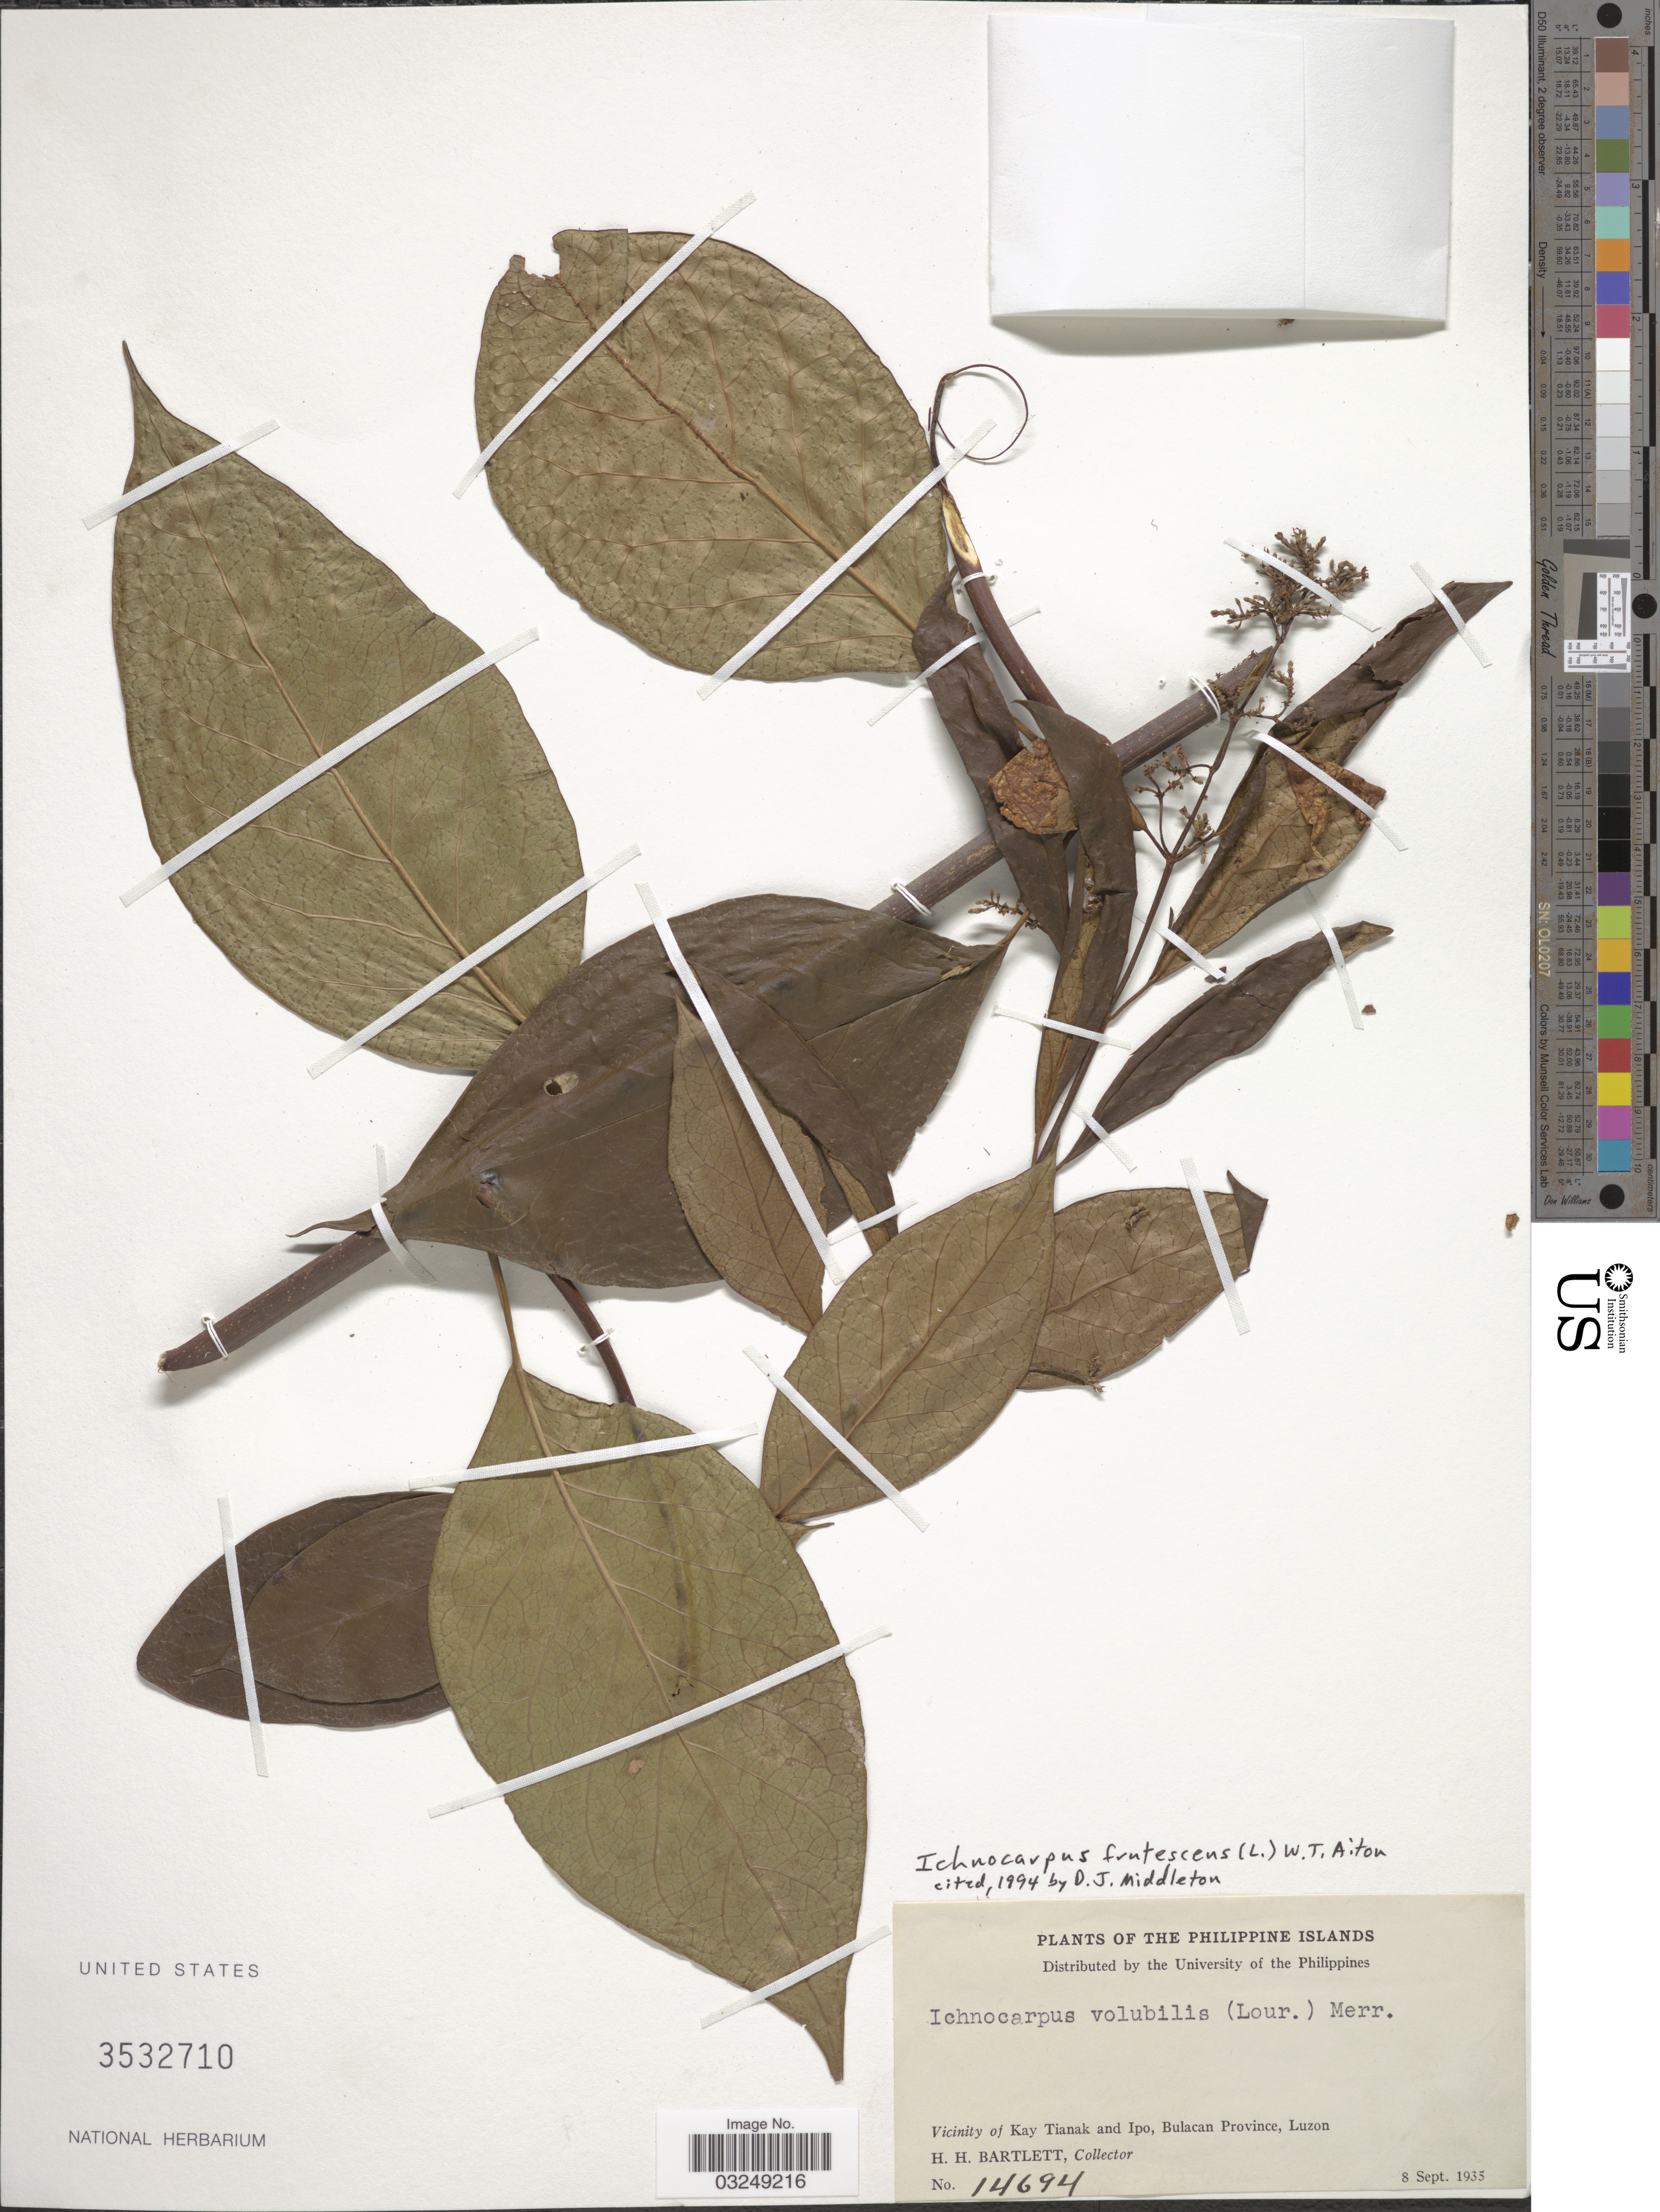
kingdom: Plantae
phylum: Tracheophyta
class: Magnoliopsida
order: Gentianales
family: Apocynaceae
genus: Ichnocarpus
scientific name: Ichnocarpus frutescens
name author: (L.) W.T. Aiton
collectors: H. H. Bartlett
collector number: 14694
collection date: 1935-09-08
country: Philippines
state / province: Central Luzon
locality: Philippine Islands. Vicinity of Kay Tianak and Ipo, Bulacan Province, Luzon.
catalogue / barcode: US 3532710